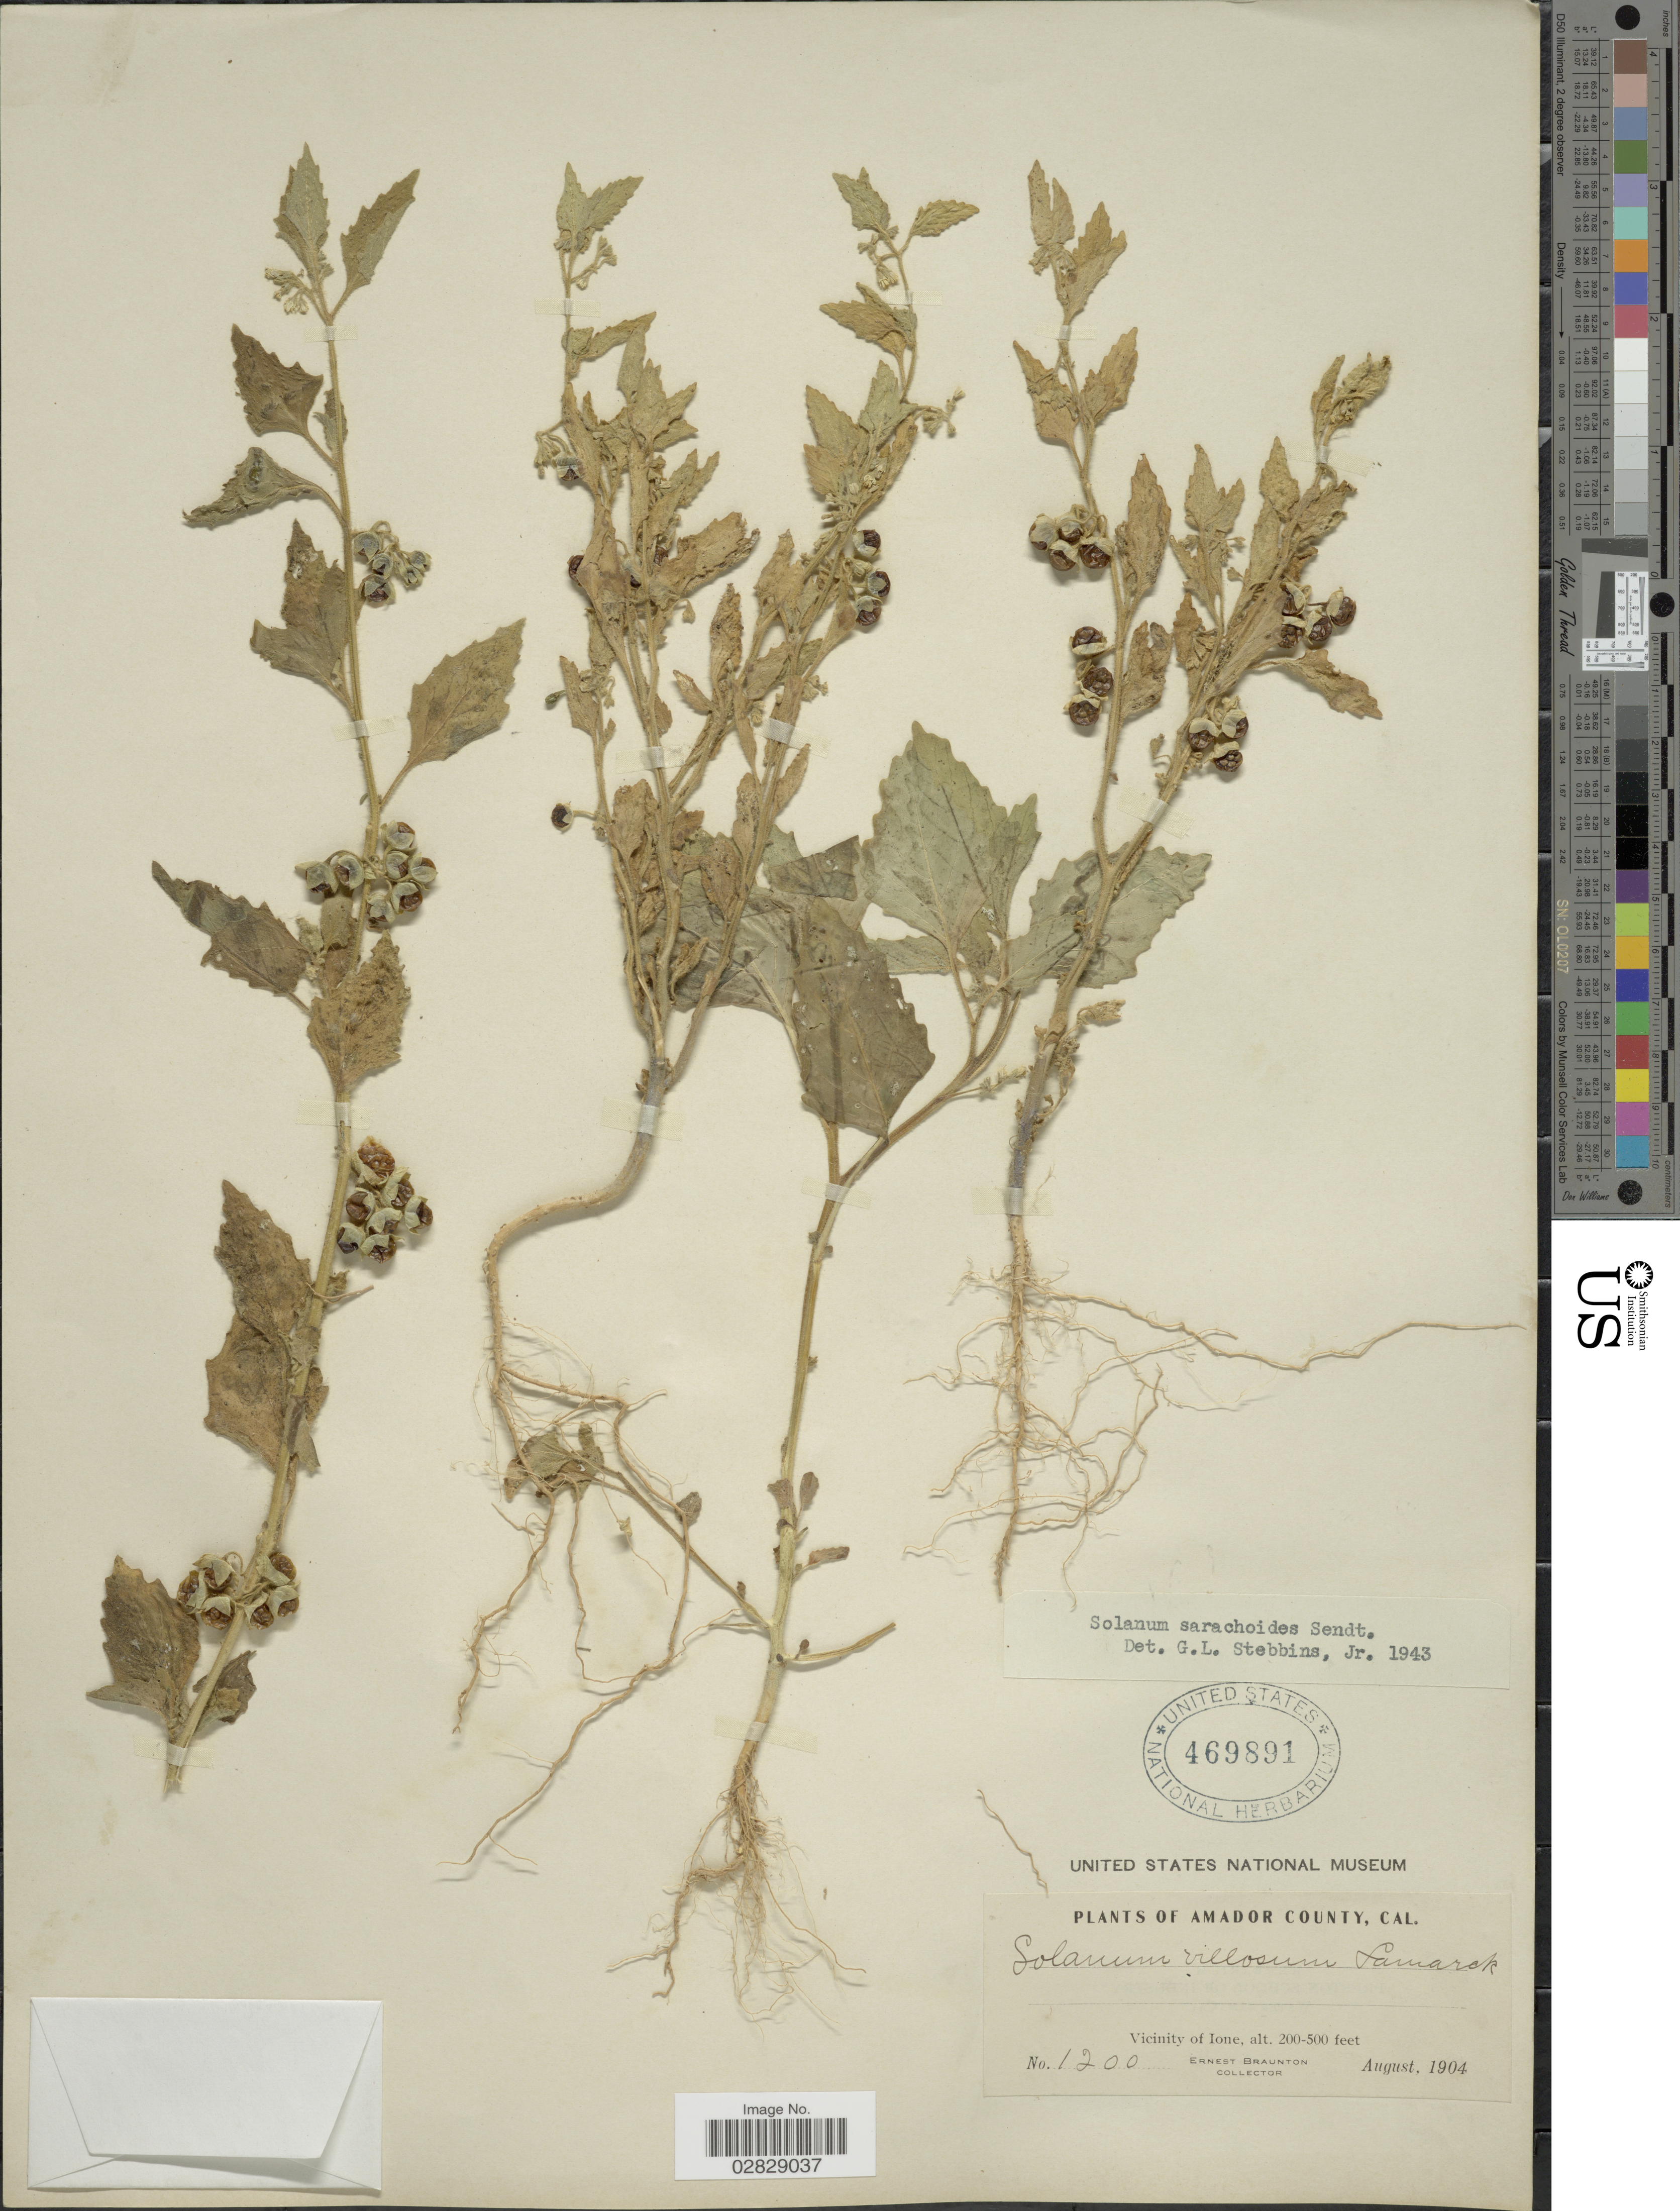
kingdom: Plantae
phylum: Tracheophyta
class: Magnoliopsida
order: Solanales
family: Solanaceae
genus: Solanum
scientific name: Solanum sarachoides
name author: Sendt.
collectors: E. Braunton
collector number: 1200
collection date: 1904-08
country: United States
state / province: California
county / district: Amador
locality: Amador County. Vicinity of Ione.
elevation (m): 61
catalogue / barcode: US 469891